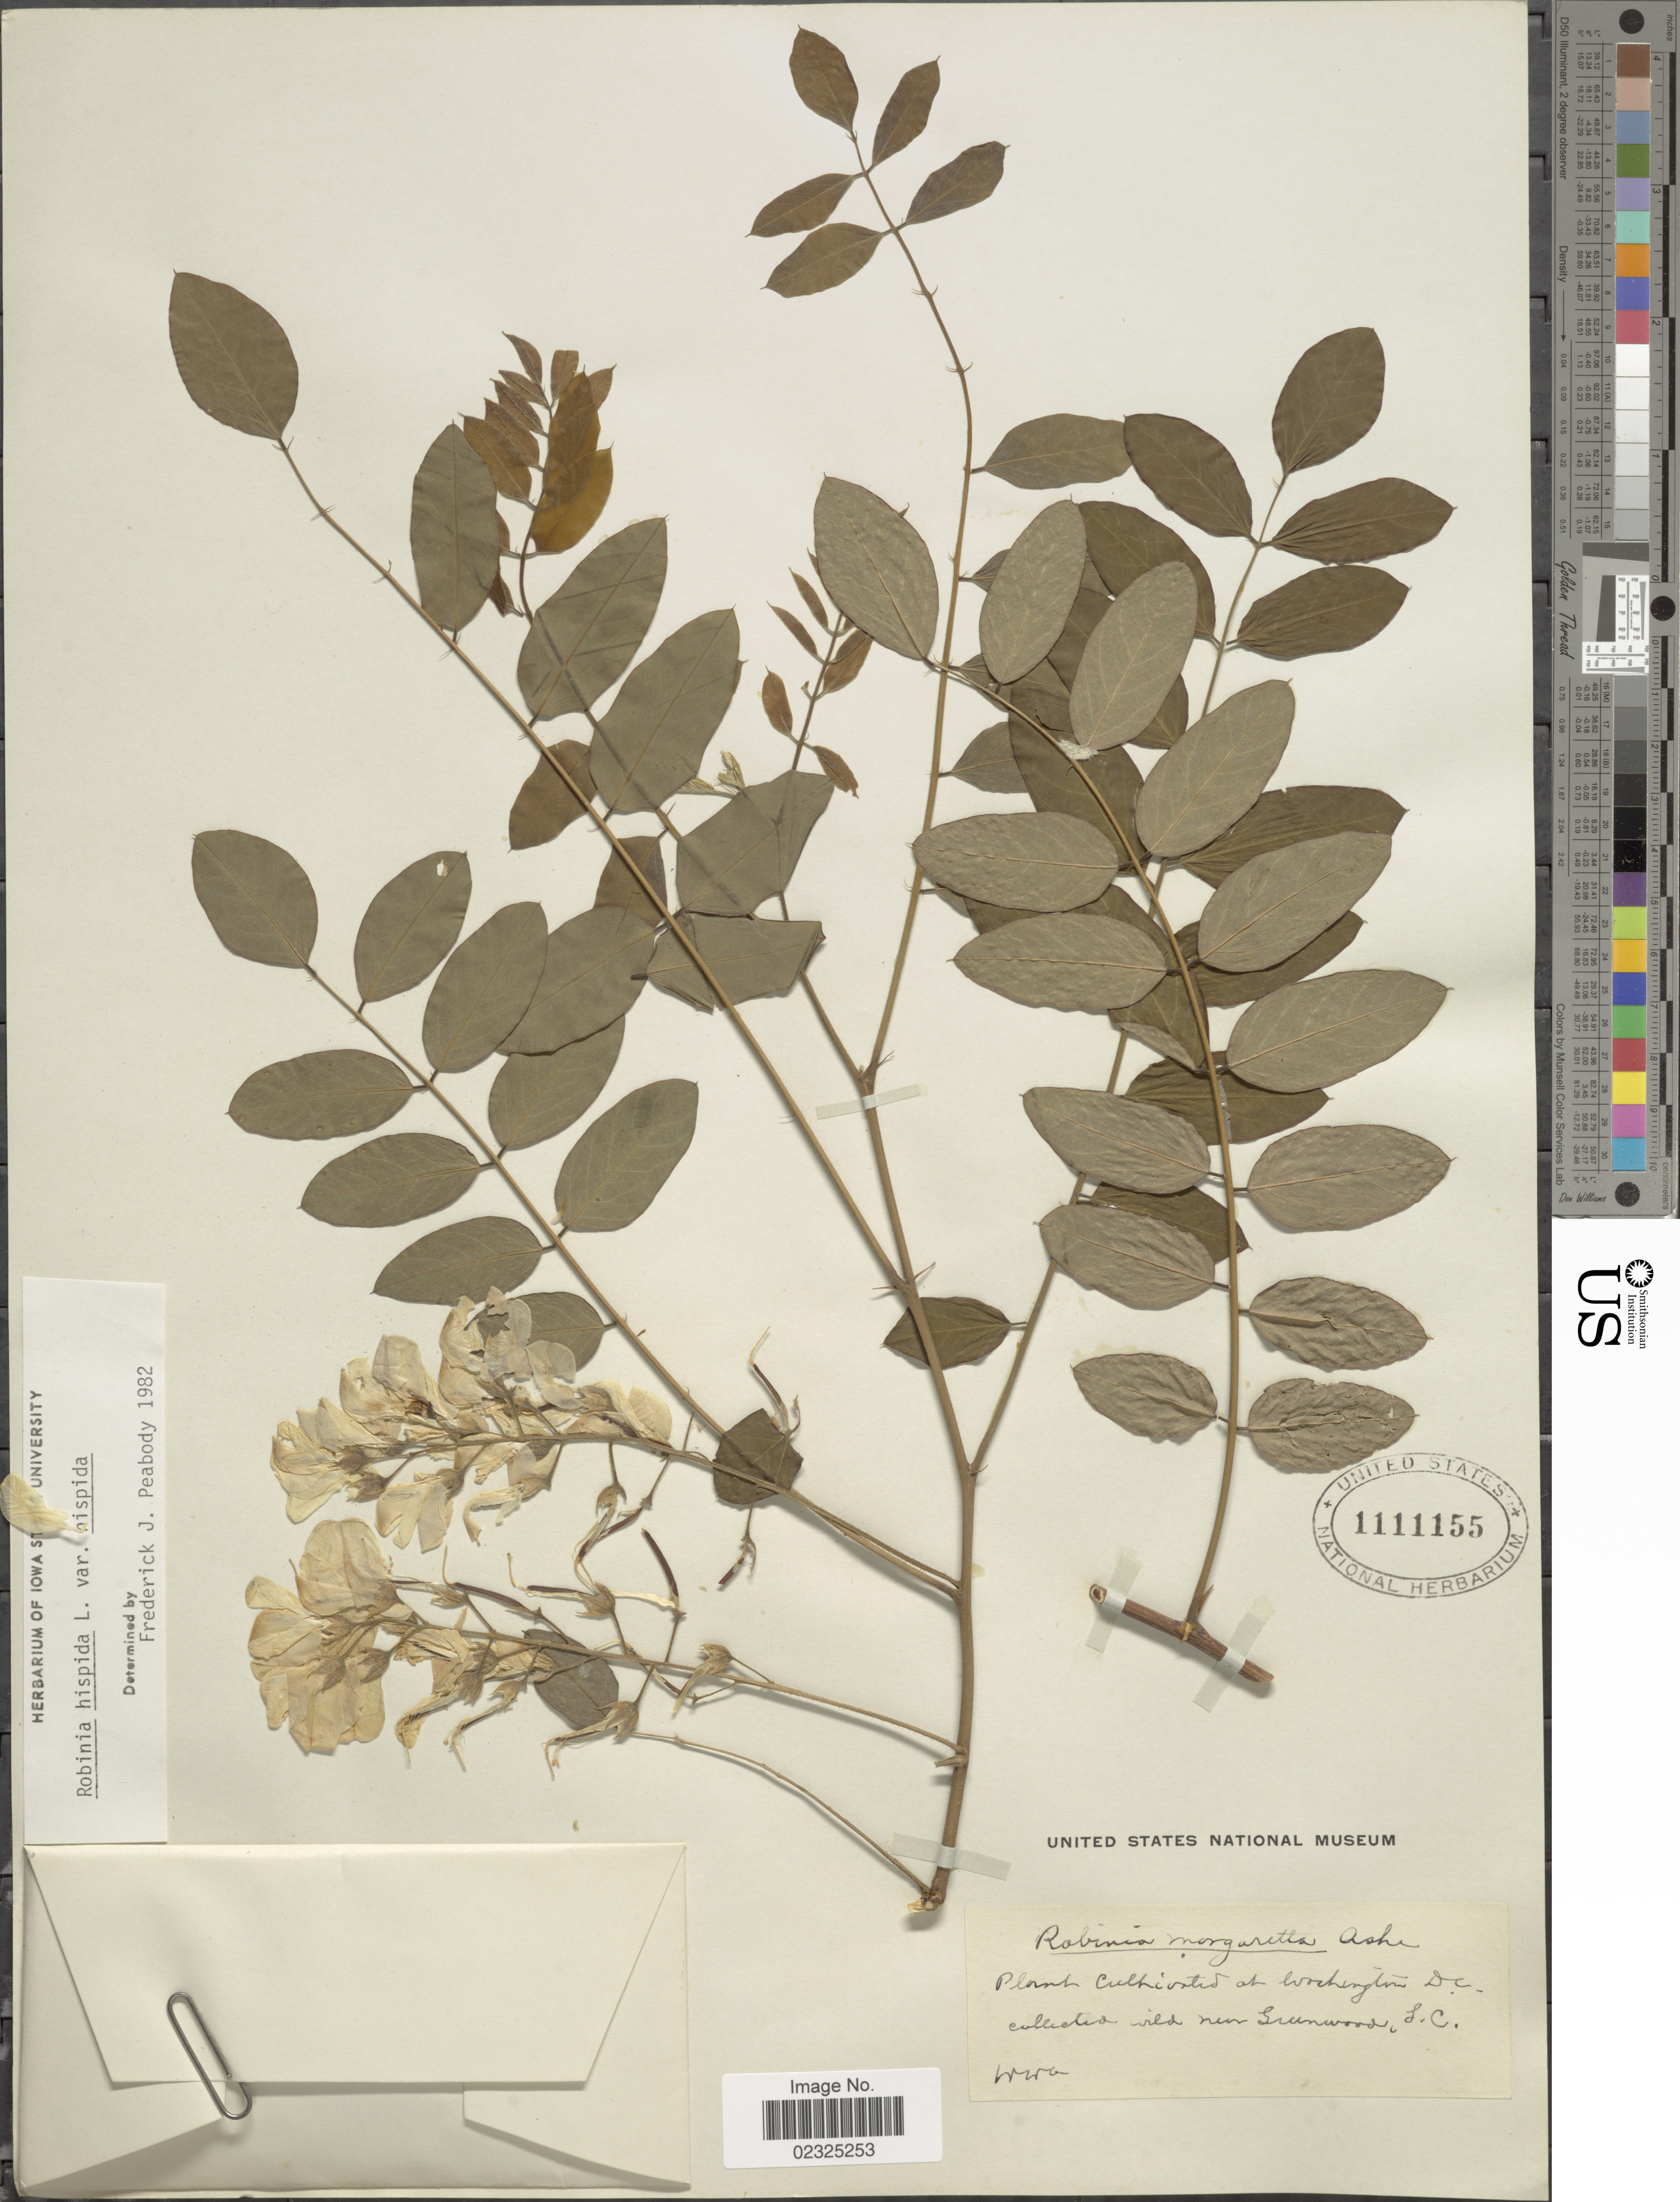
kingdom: Plantae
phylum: Tracheophyta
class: Magnoliopsida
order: Fabales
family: Fabaceae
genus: Robinia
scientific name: Robinia hispida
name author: L.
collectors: W. W. A.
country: United States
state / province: Washington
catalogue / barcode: US 111115